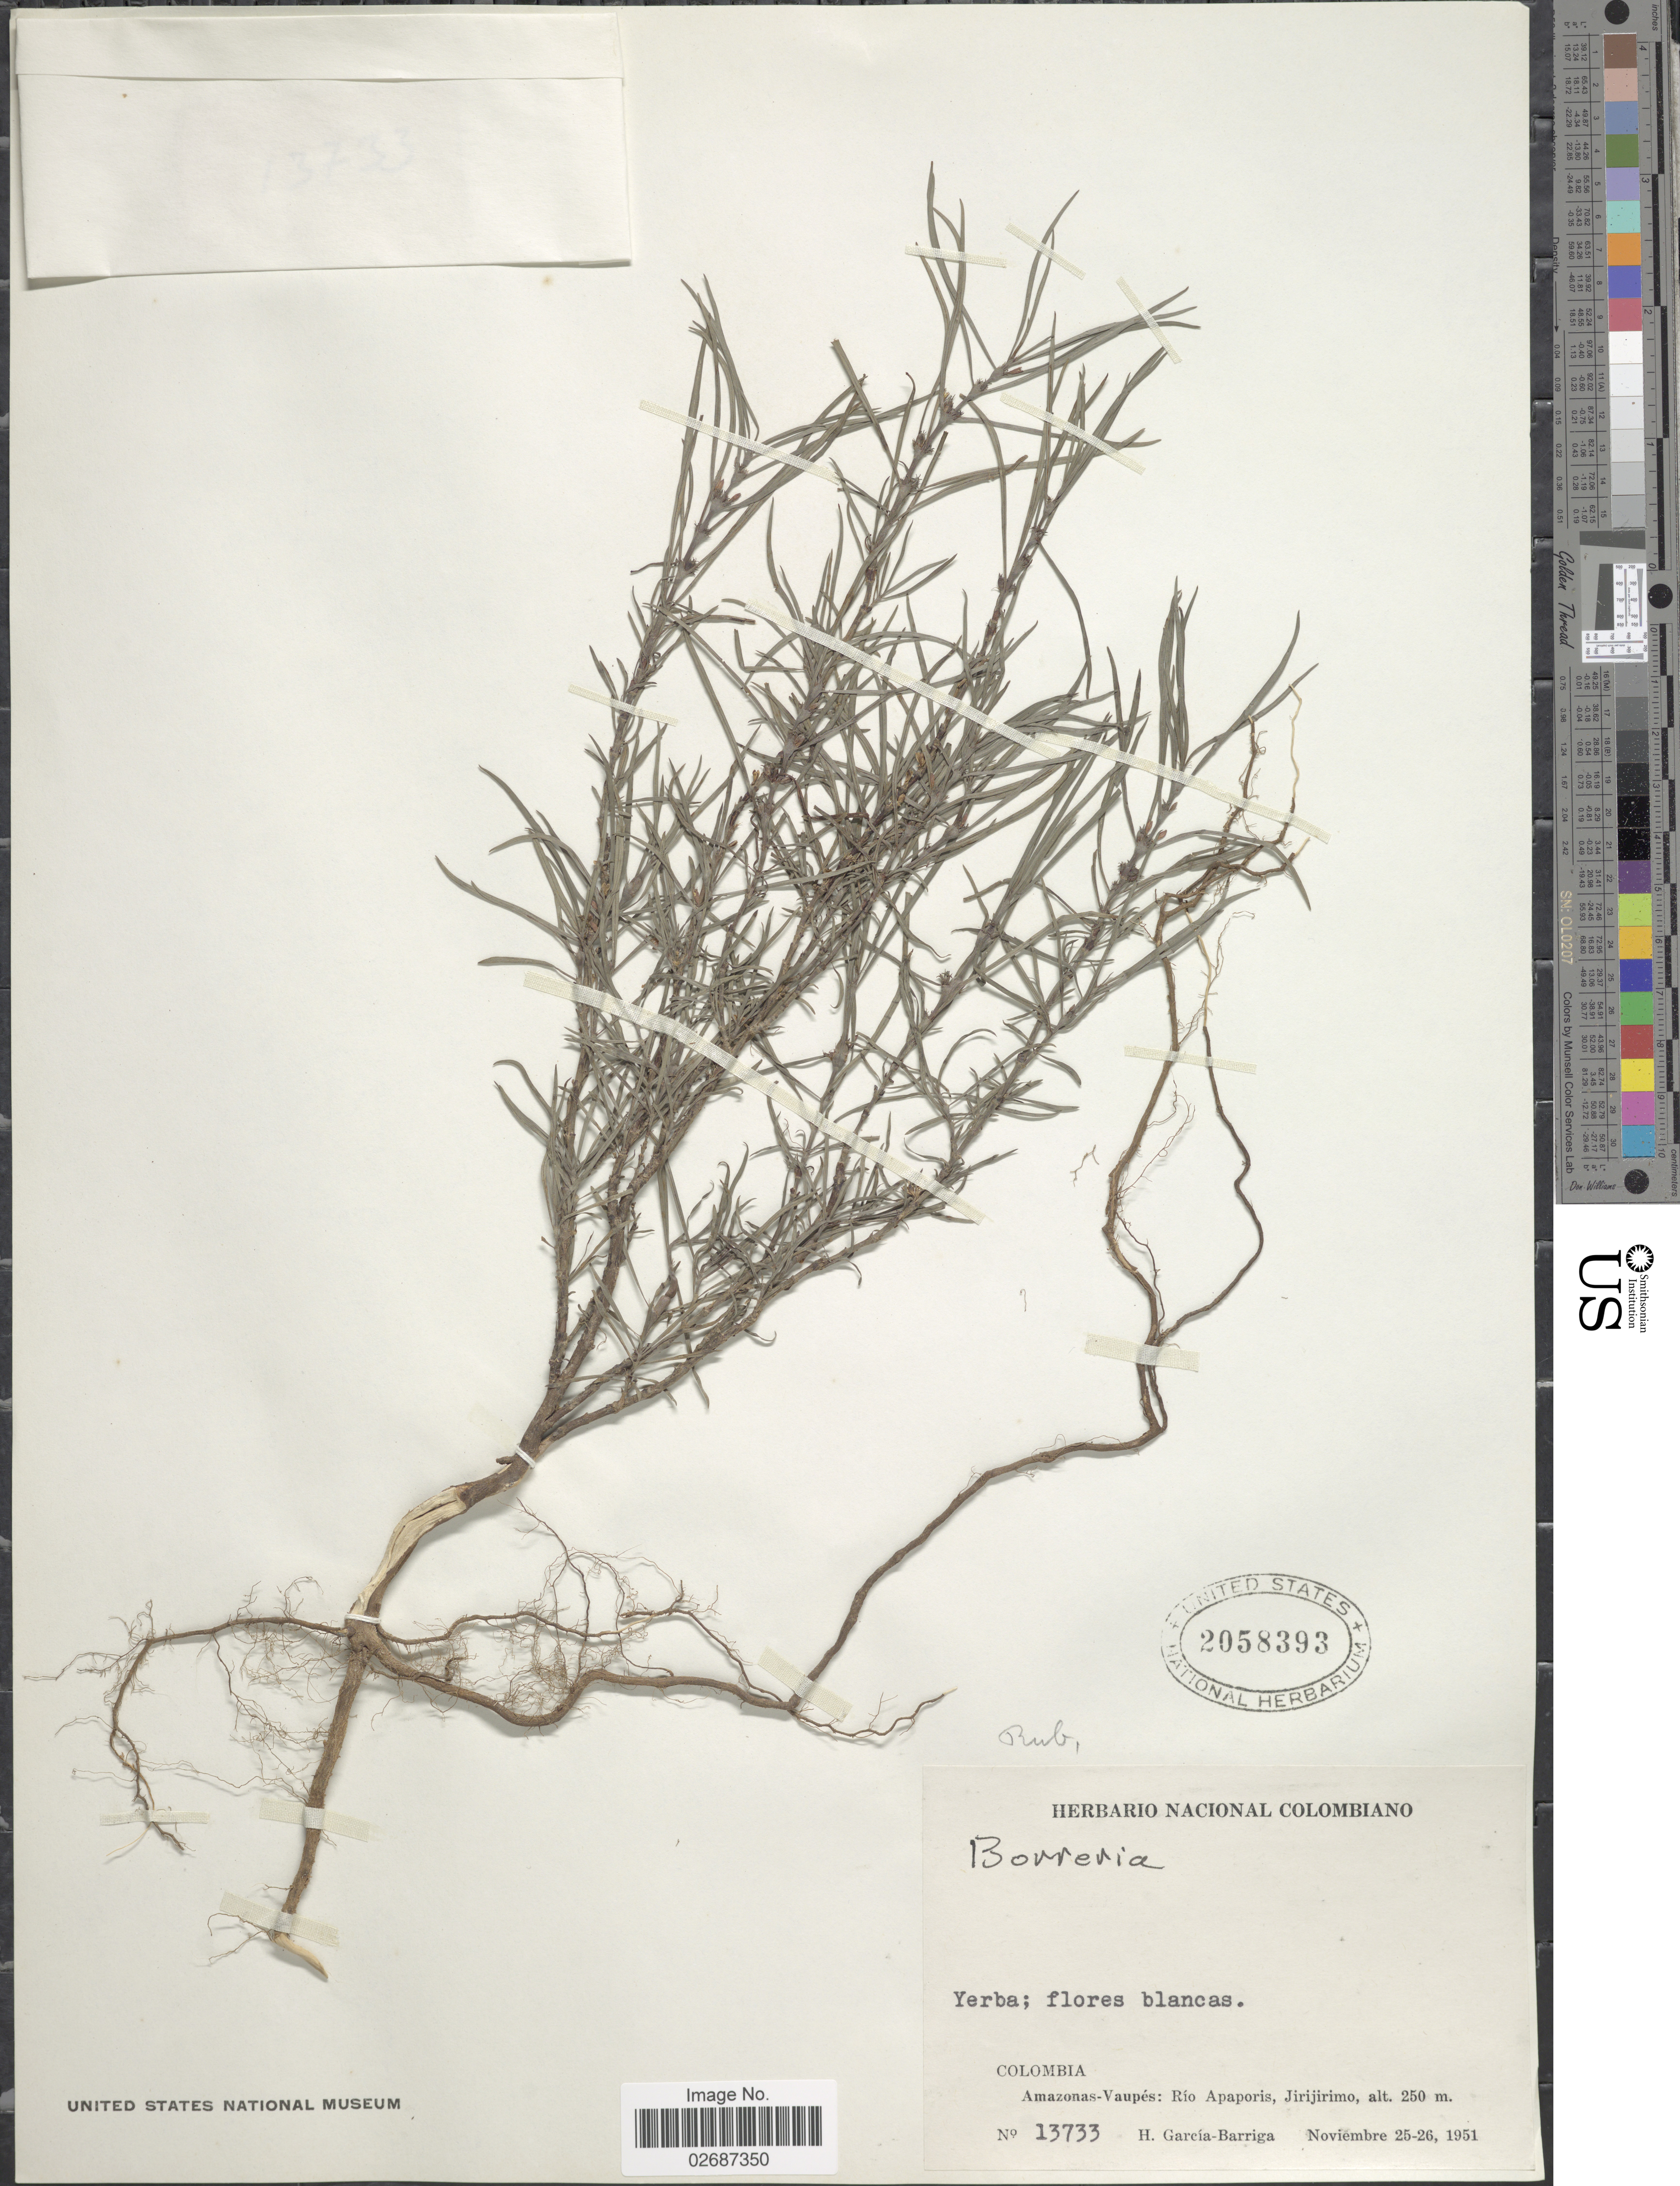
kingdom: Plantae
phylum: Tracheophyta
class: Magnoliopsida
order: Gentianales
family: Rubiaceae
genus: Borreria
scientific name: Borreria sp.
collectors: H. García Barriga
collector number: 13733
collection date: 1951-11-25/1951-11-26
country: Colombia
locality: Amazonas-Vaupes: Rio Apaporis, Jirijirimo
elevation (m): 250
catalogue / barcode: US 2058393